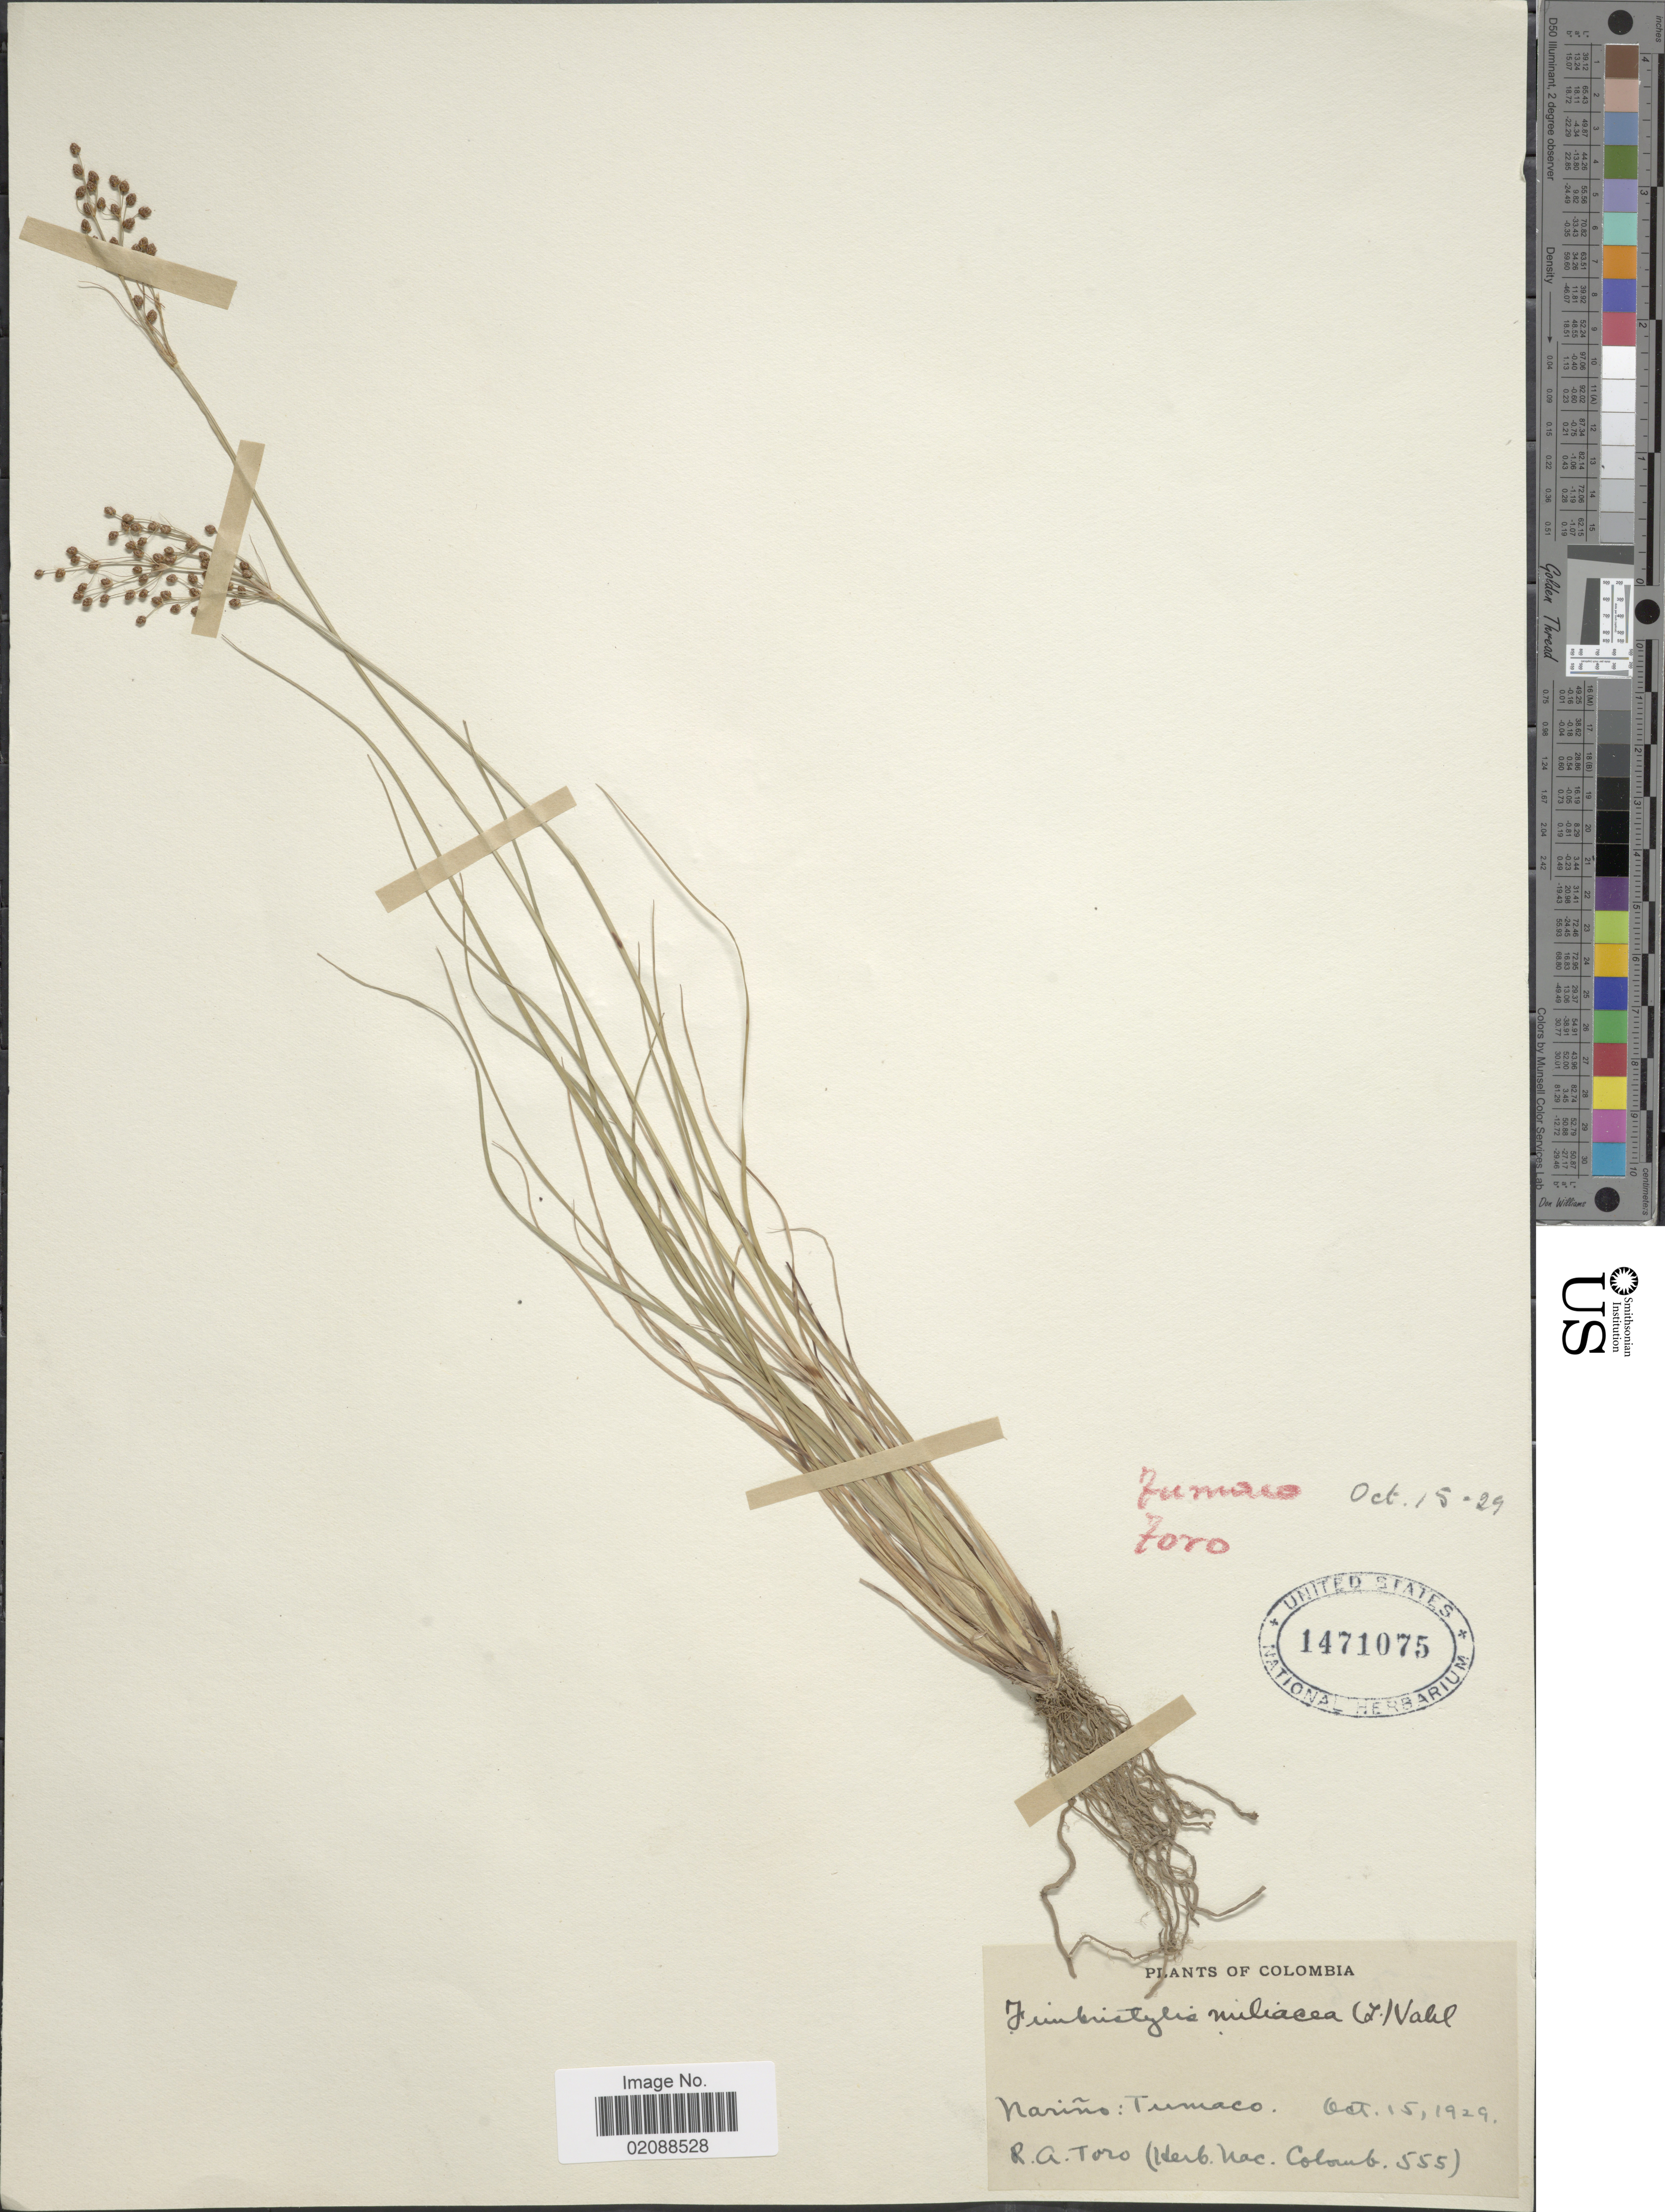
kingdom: Plantae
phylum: Tracheophyta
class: Liliopsida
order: Poales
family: Cyperaceae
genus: Fimbristylis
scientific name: Fimbristylis littoralis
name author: Gaudich.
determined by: Strong, M. T., (US), Smithsonian Institution - National Museum of Natural History (UNITED STATES)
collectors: R. A. Toro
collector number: Herb. Nac. Colomb. 555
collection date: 1929-10-15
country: Colombia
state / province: Nariño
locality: Tumaco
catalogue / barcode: US 1471075